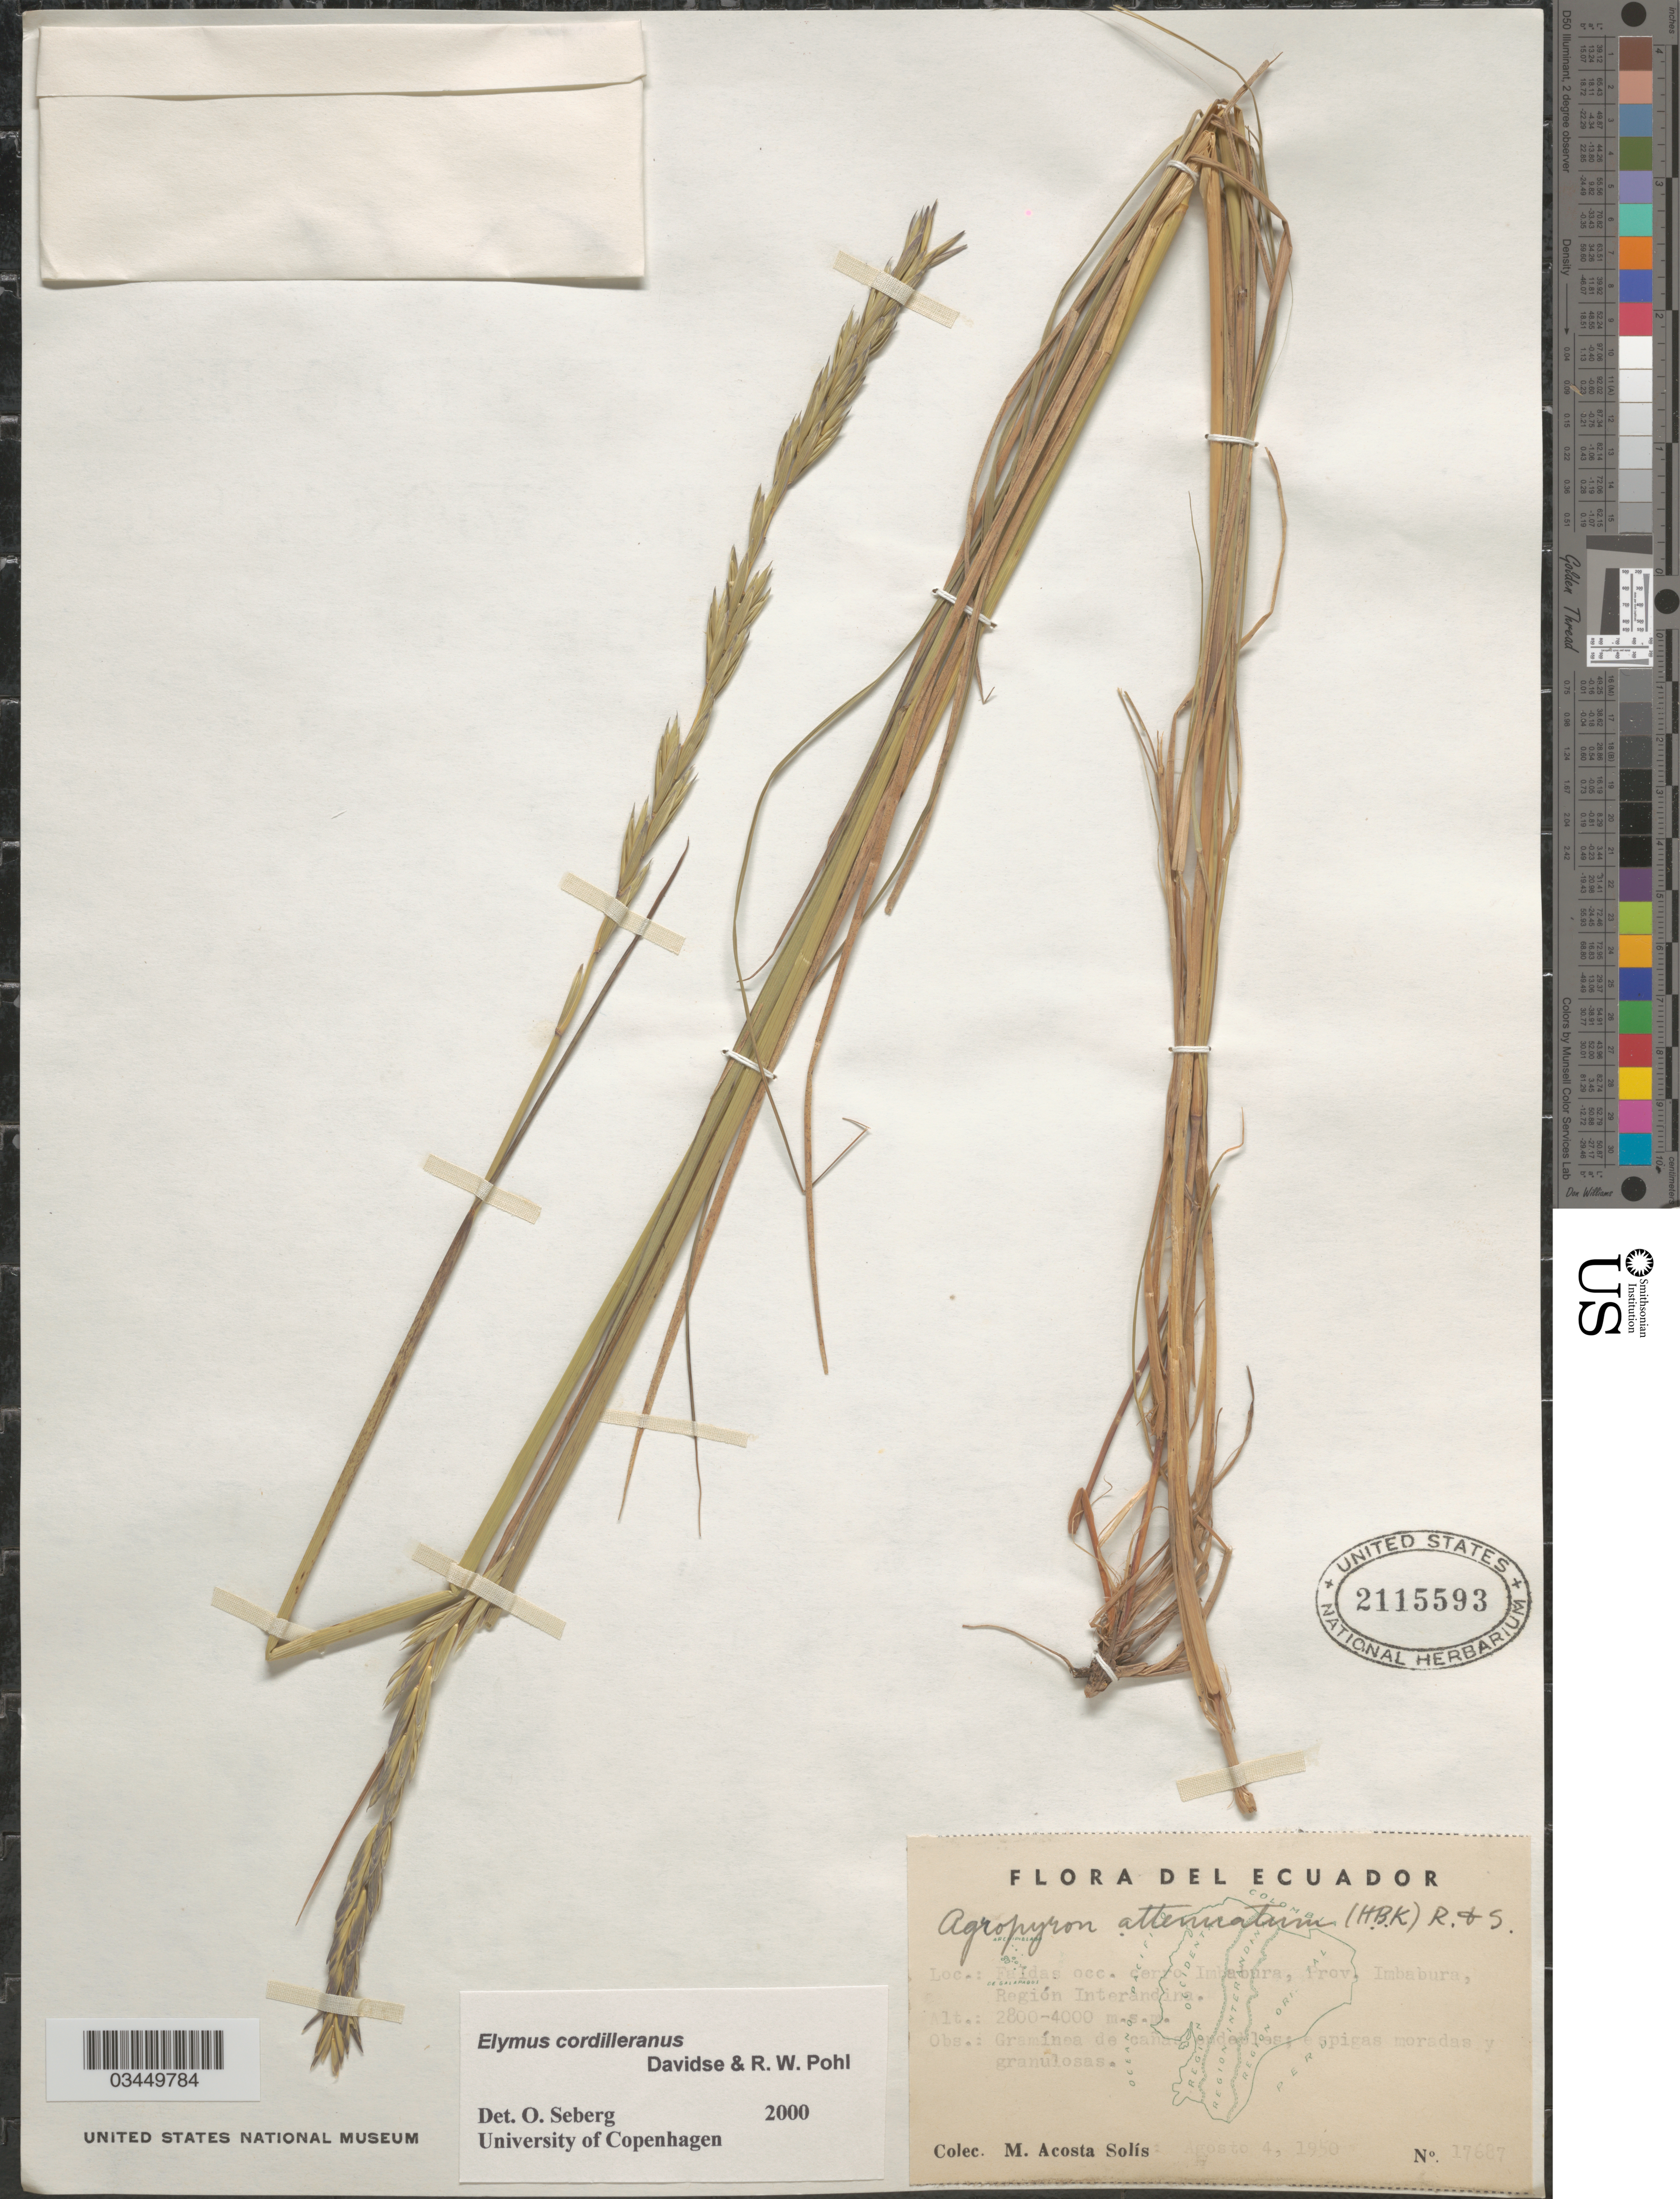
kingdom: Plantae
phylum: Tracheophyta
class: Liliopsida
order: Poales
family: Poaceae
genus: Elymus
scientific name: Elymus cordilleranus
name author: Davidse & R.W. Pohl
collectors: M. Acosta Solis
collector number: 17687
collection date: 1950-08-04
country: Ecuador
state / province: Imbabura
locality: Faldas occ. cerro Imbabura, Prov. Imbabura, Región Interandina.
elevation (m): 2800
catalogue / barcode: US 2115593